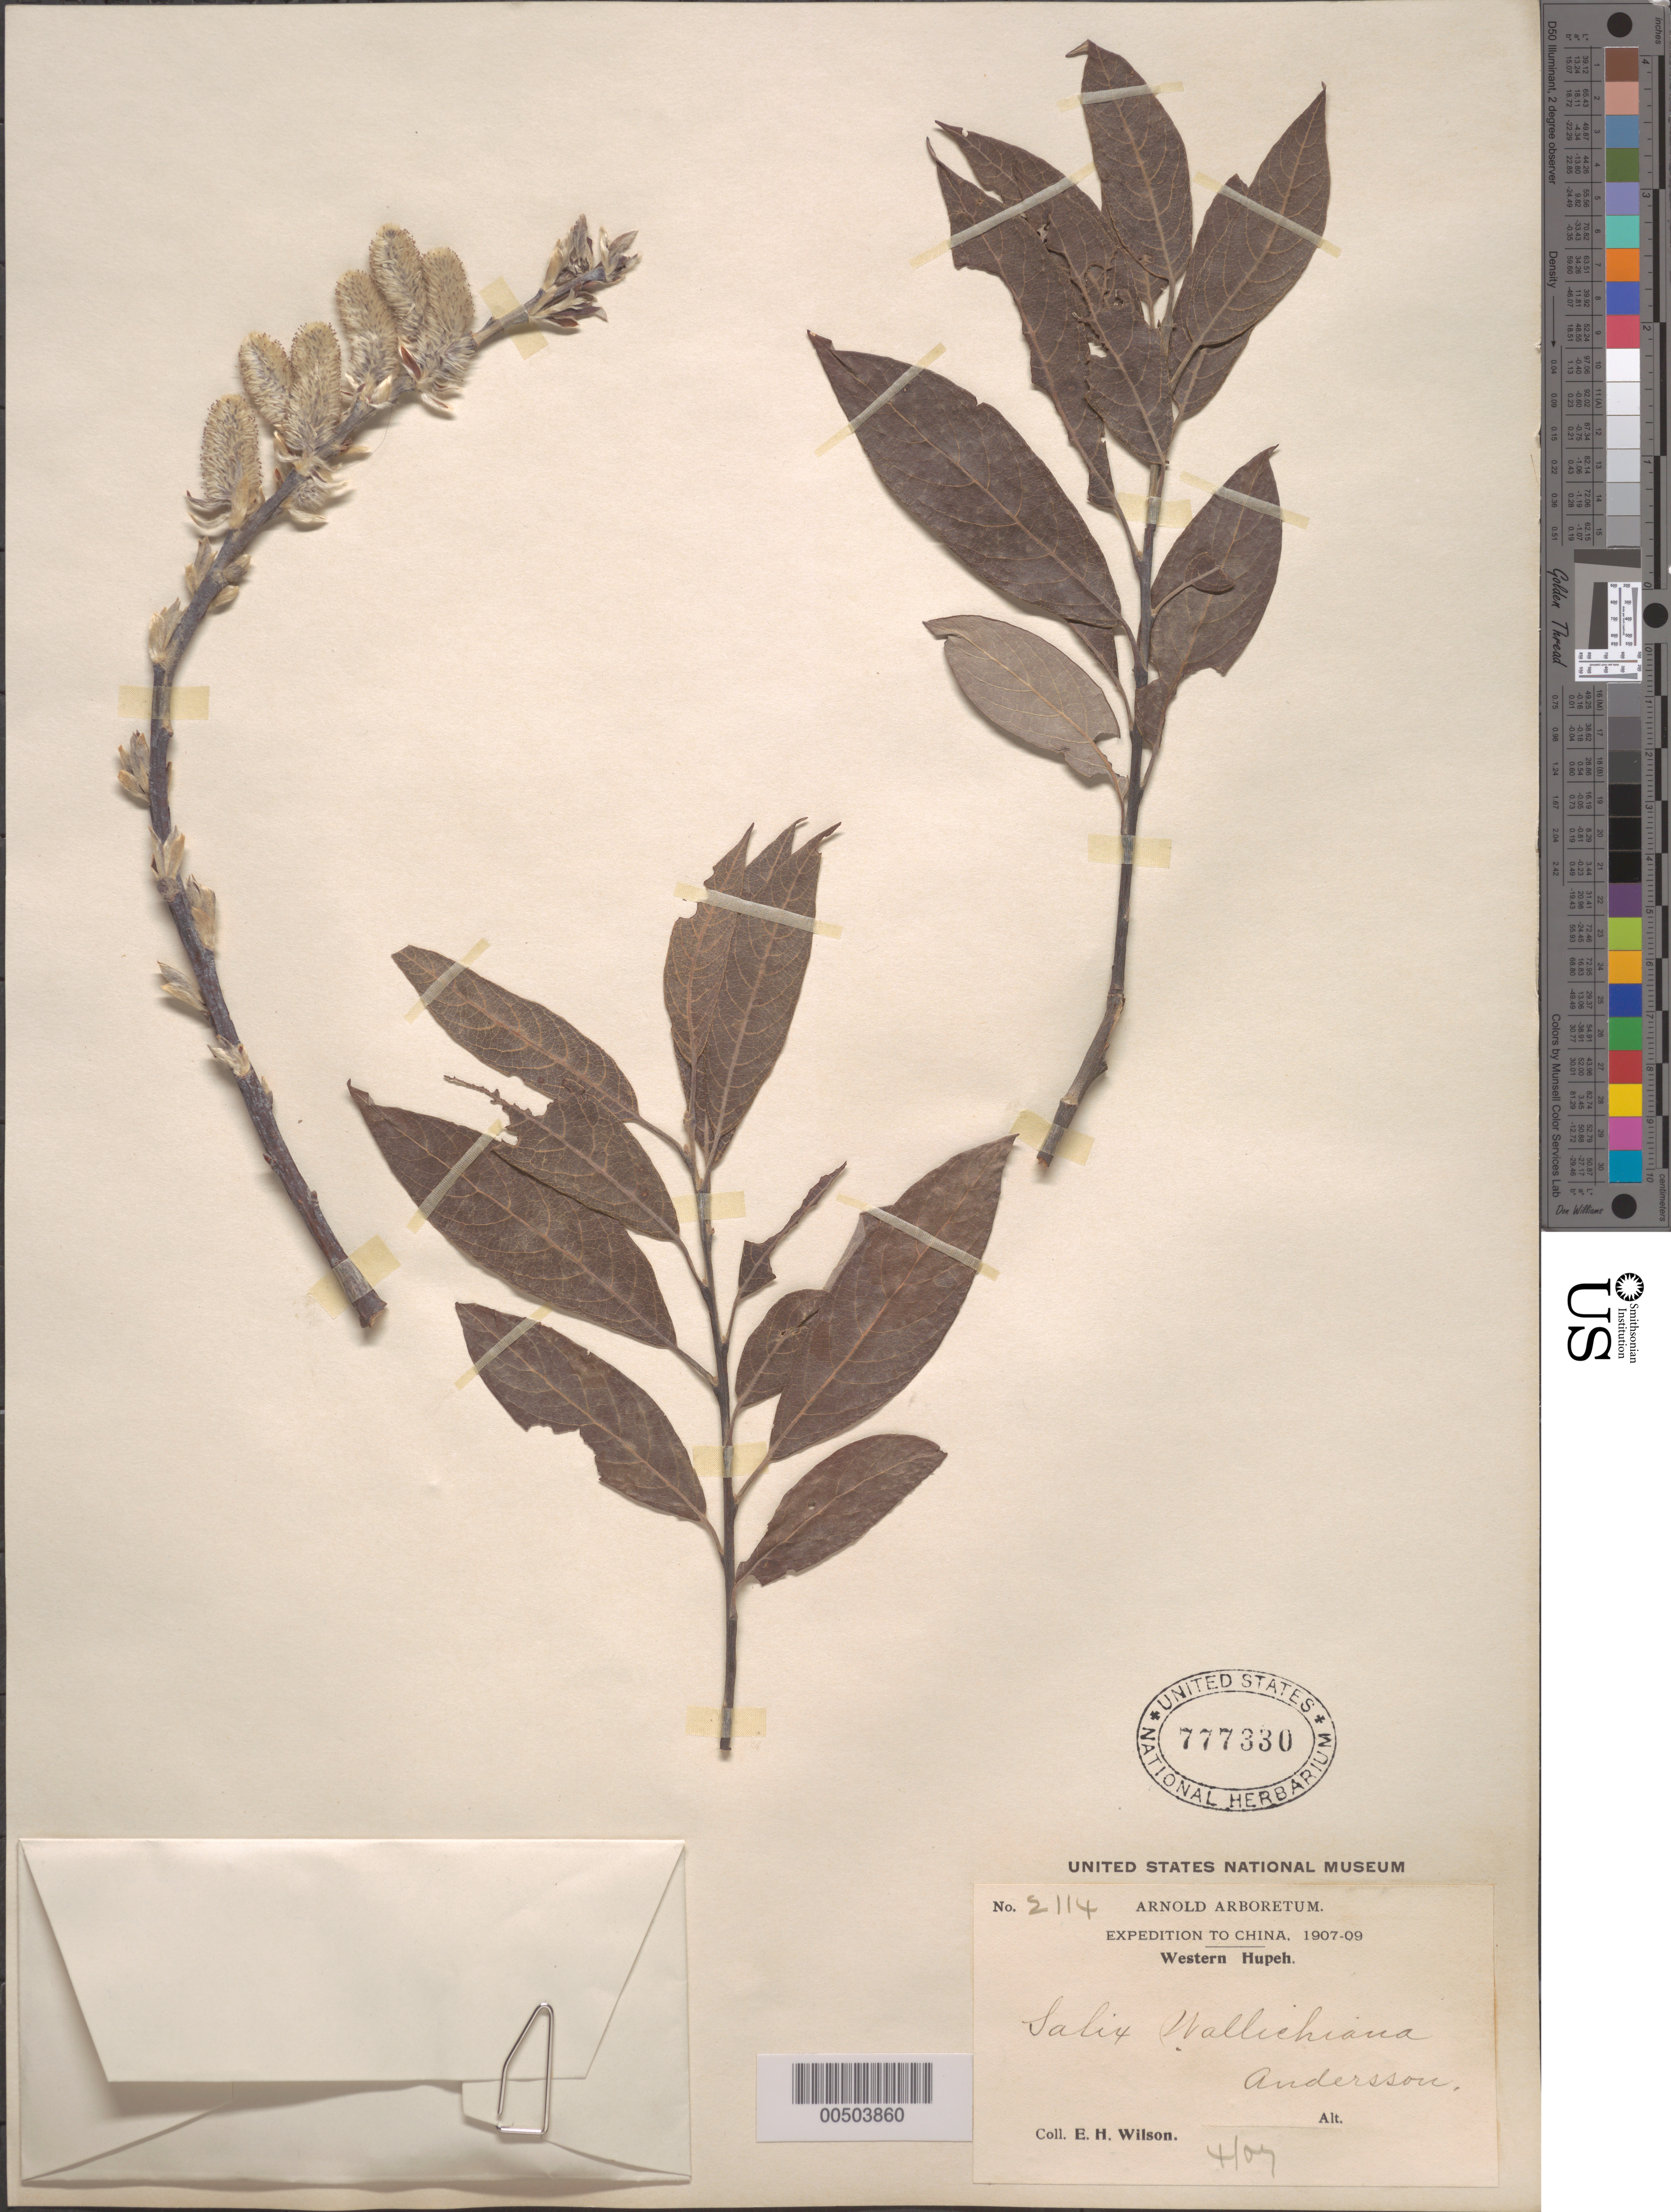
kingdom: Plantae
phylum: Tracheophyta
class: Magnoliopsida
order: Malpighiales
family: Salicaceae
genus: Salix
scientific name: Salix wallichiana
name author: Andersson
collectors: E. H. Wilson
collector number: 2114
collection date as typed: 1907 to -- --- 1909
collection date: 1907/1909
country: China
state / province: Hubei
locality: Western Hupeh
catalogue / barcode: US 777330